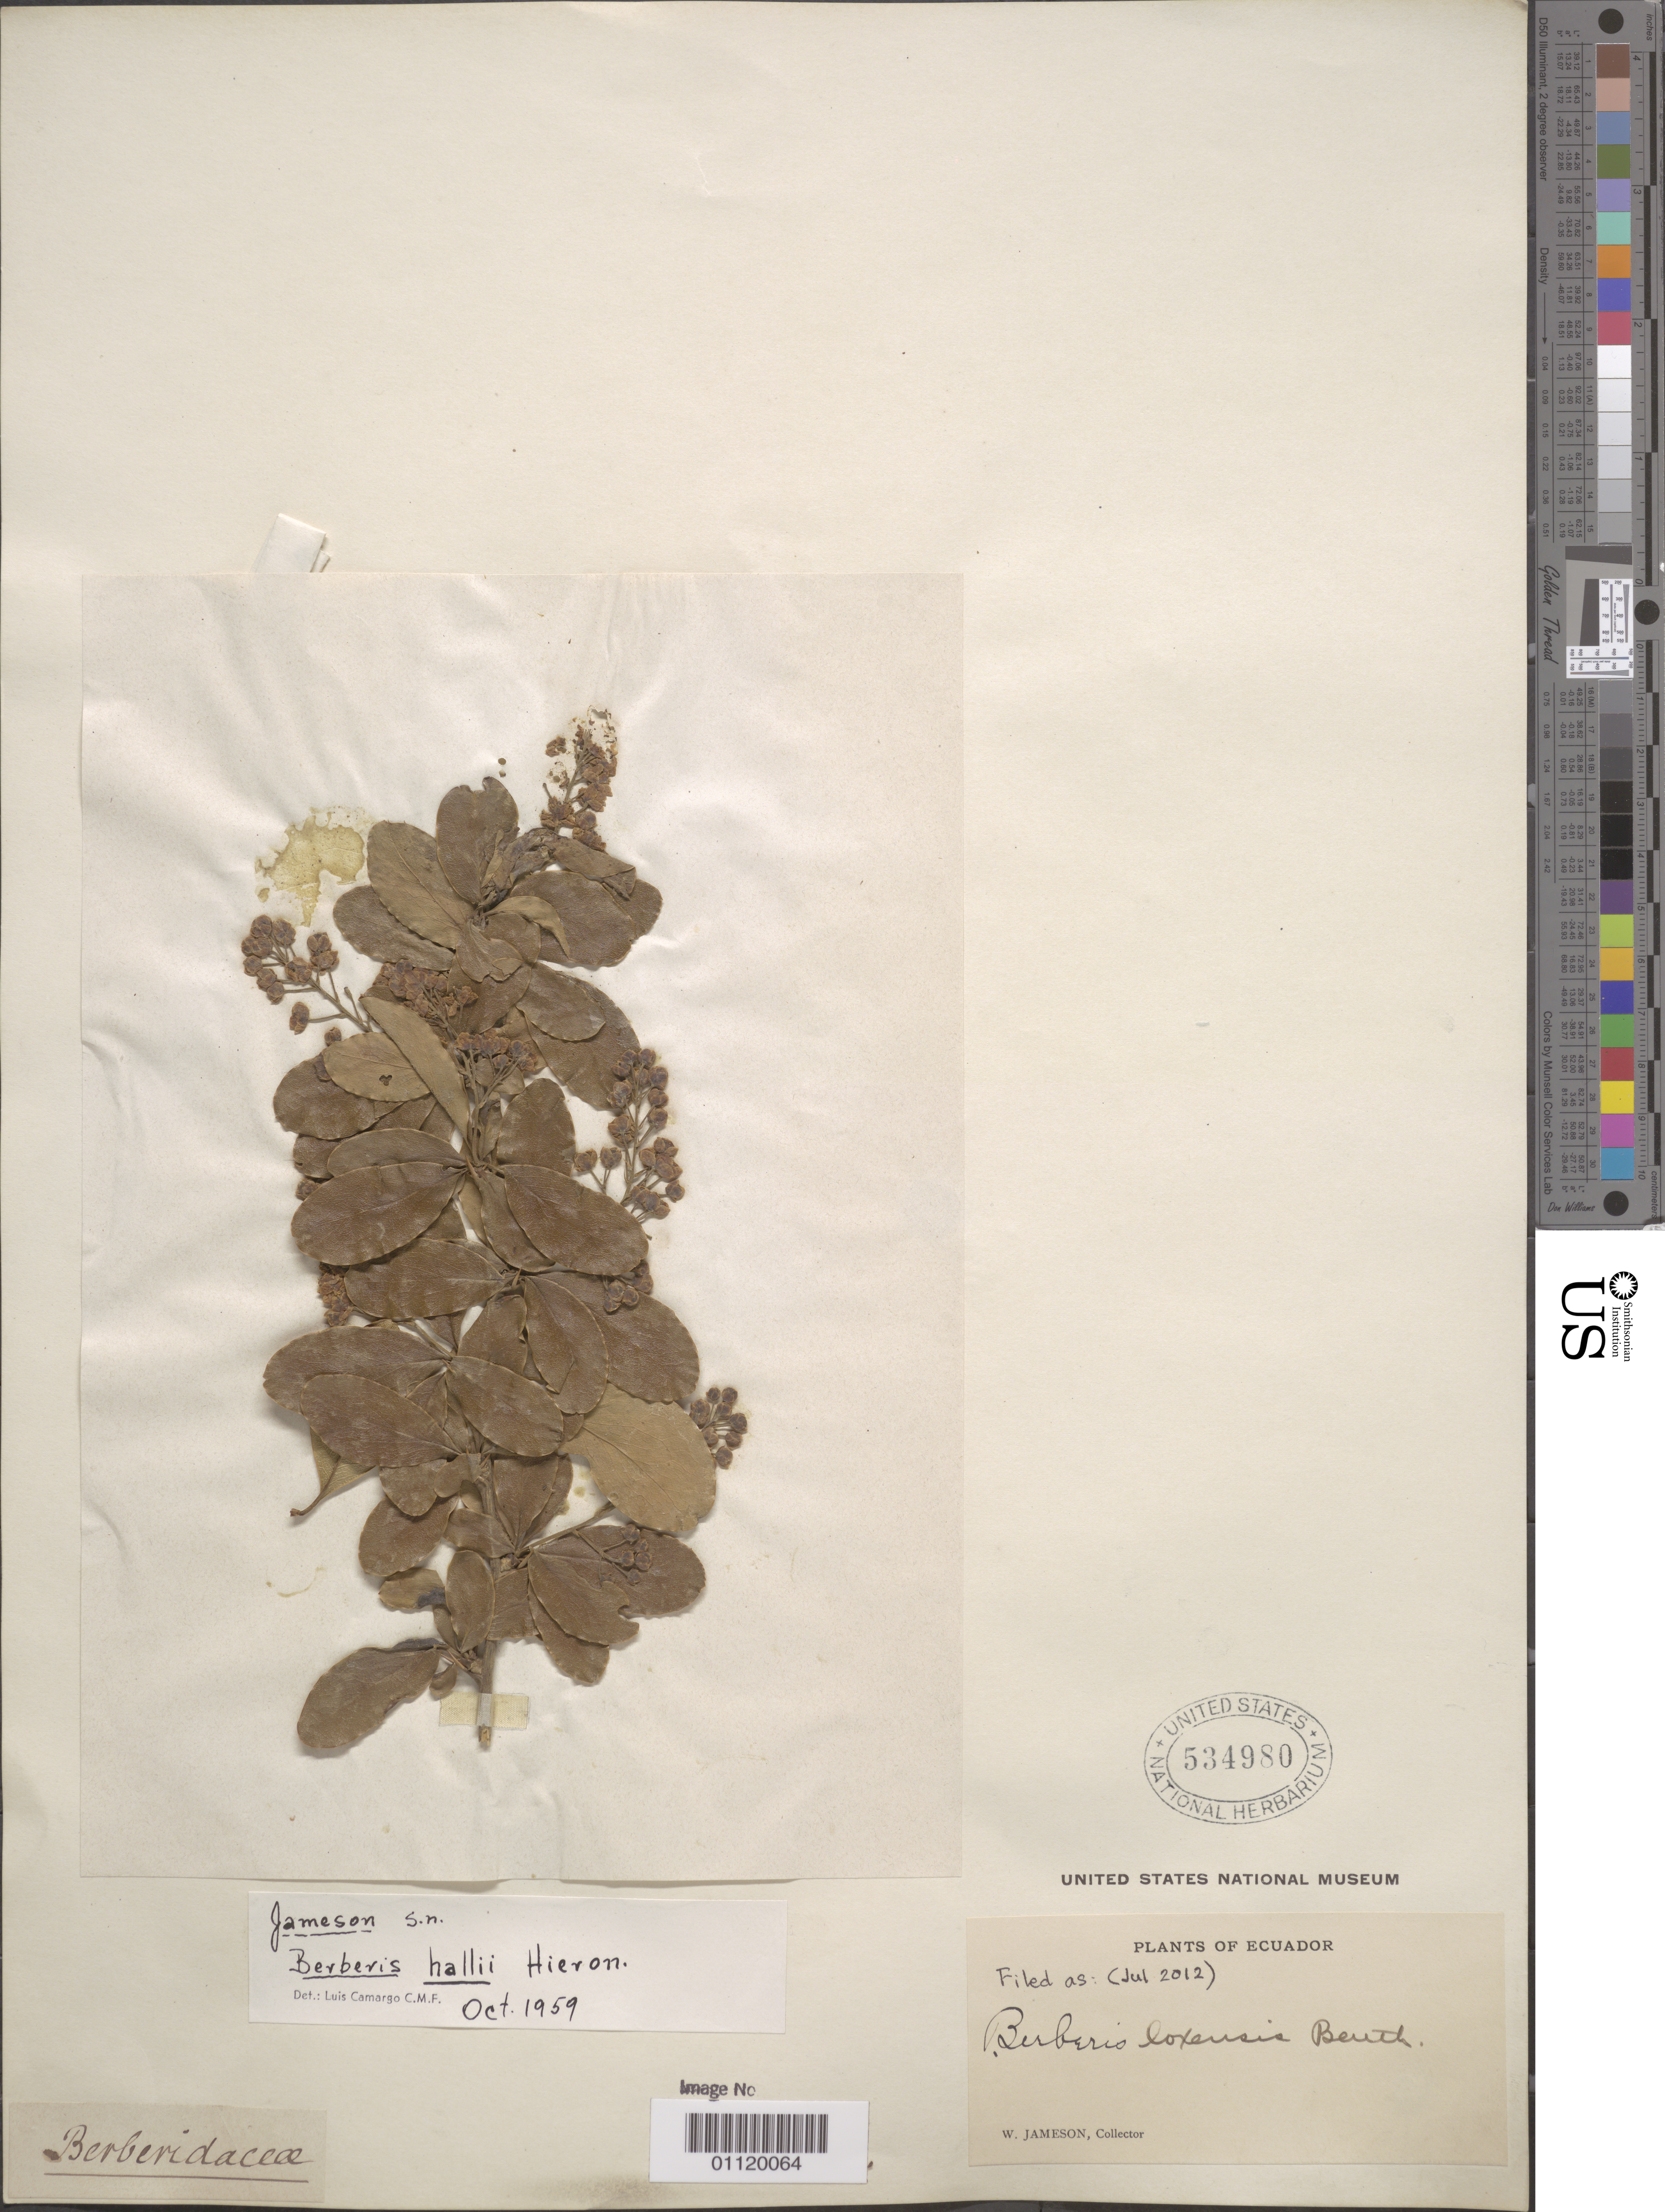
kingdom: Plantae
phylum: Tracheophyta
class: Magnoliopsida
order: Ranunculales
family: Berberidaceae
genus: Berberis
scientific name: Berberis loxensis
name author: Benth.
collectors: W. Jameson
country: Ecuador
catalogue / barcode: US 534980